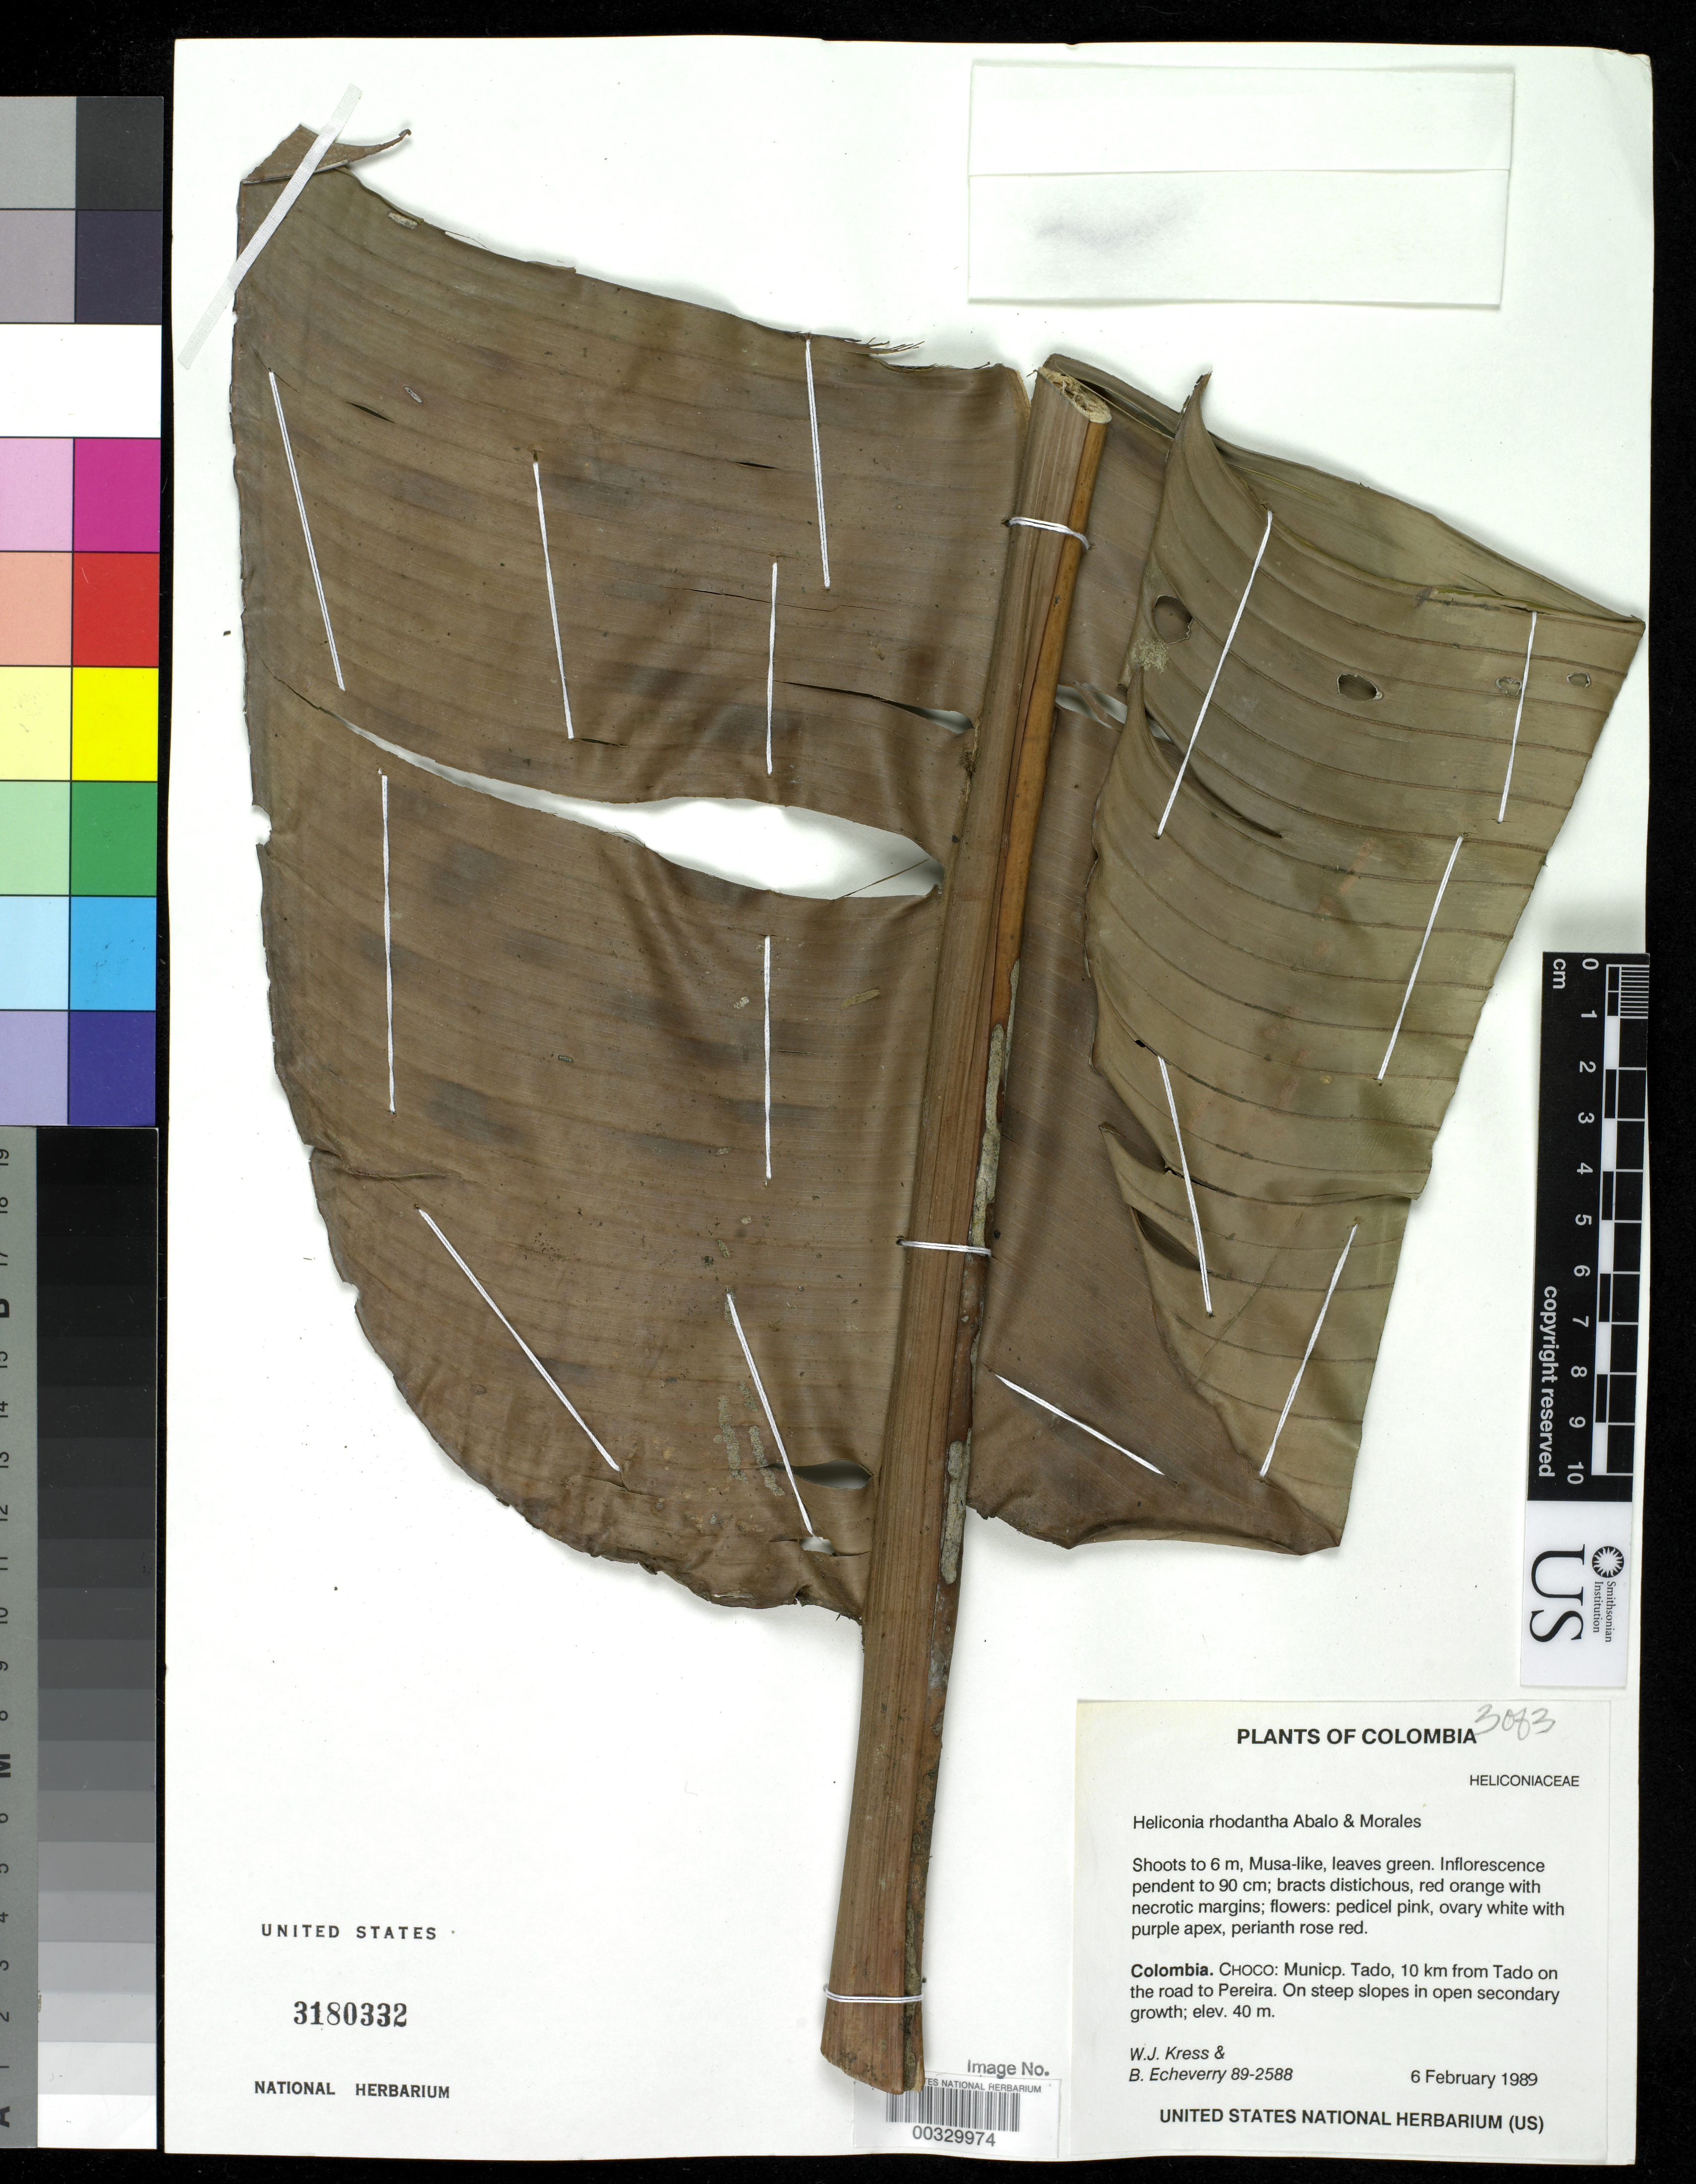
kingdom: Plantae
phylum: Tracheophyta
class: Liliopsida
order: Zingiberales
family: Heliconiaceae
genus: Heliconia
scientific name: Heliconia rhodantha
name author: Abalo & G. Morales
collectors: W. J. Kress & B. Echeverry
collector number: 89-2588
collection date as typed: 06 Feb 1989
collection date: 1989-02-06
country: Colombia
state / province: Chocó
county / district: Tadó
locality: Mun of Tado, 10 km from Tado on road to Pereira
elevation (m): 40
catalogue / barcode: US 3180332